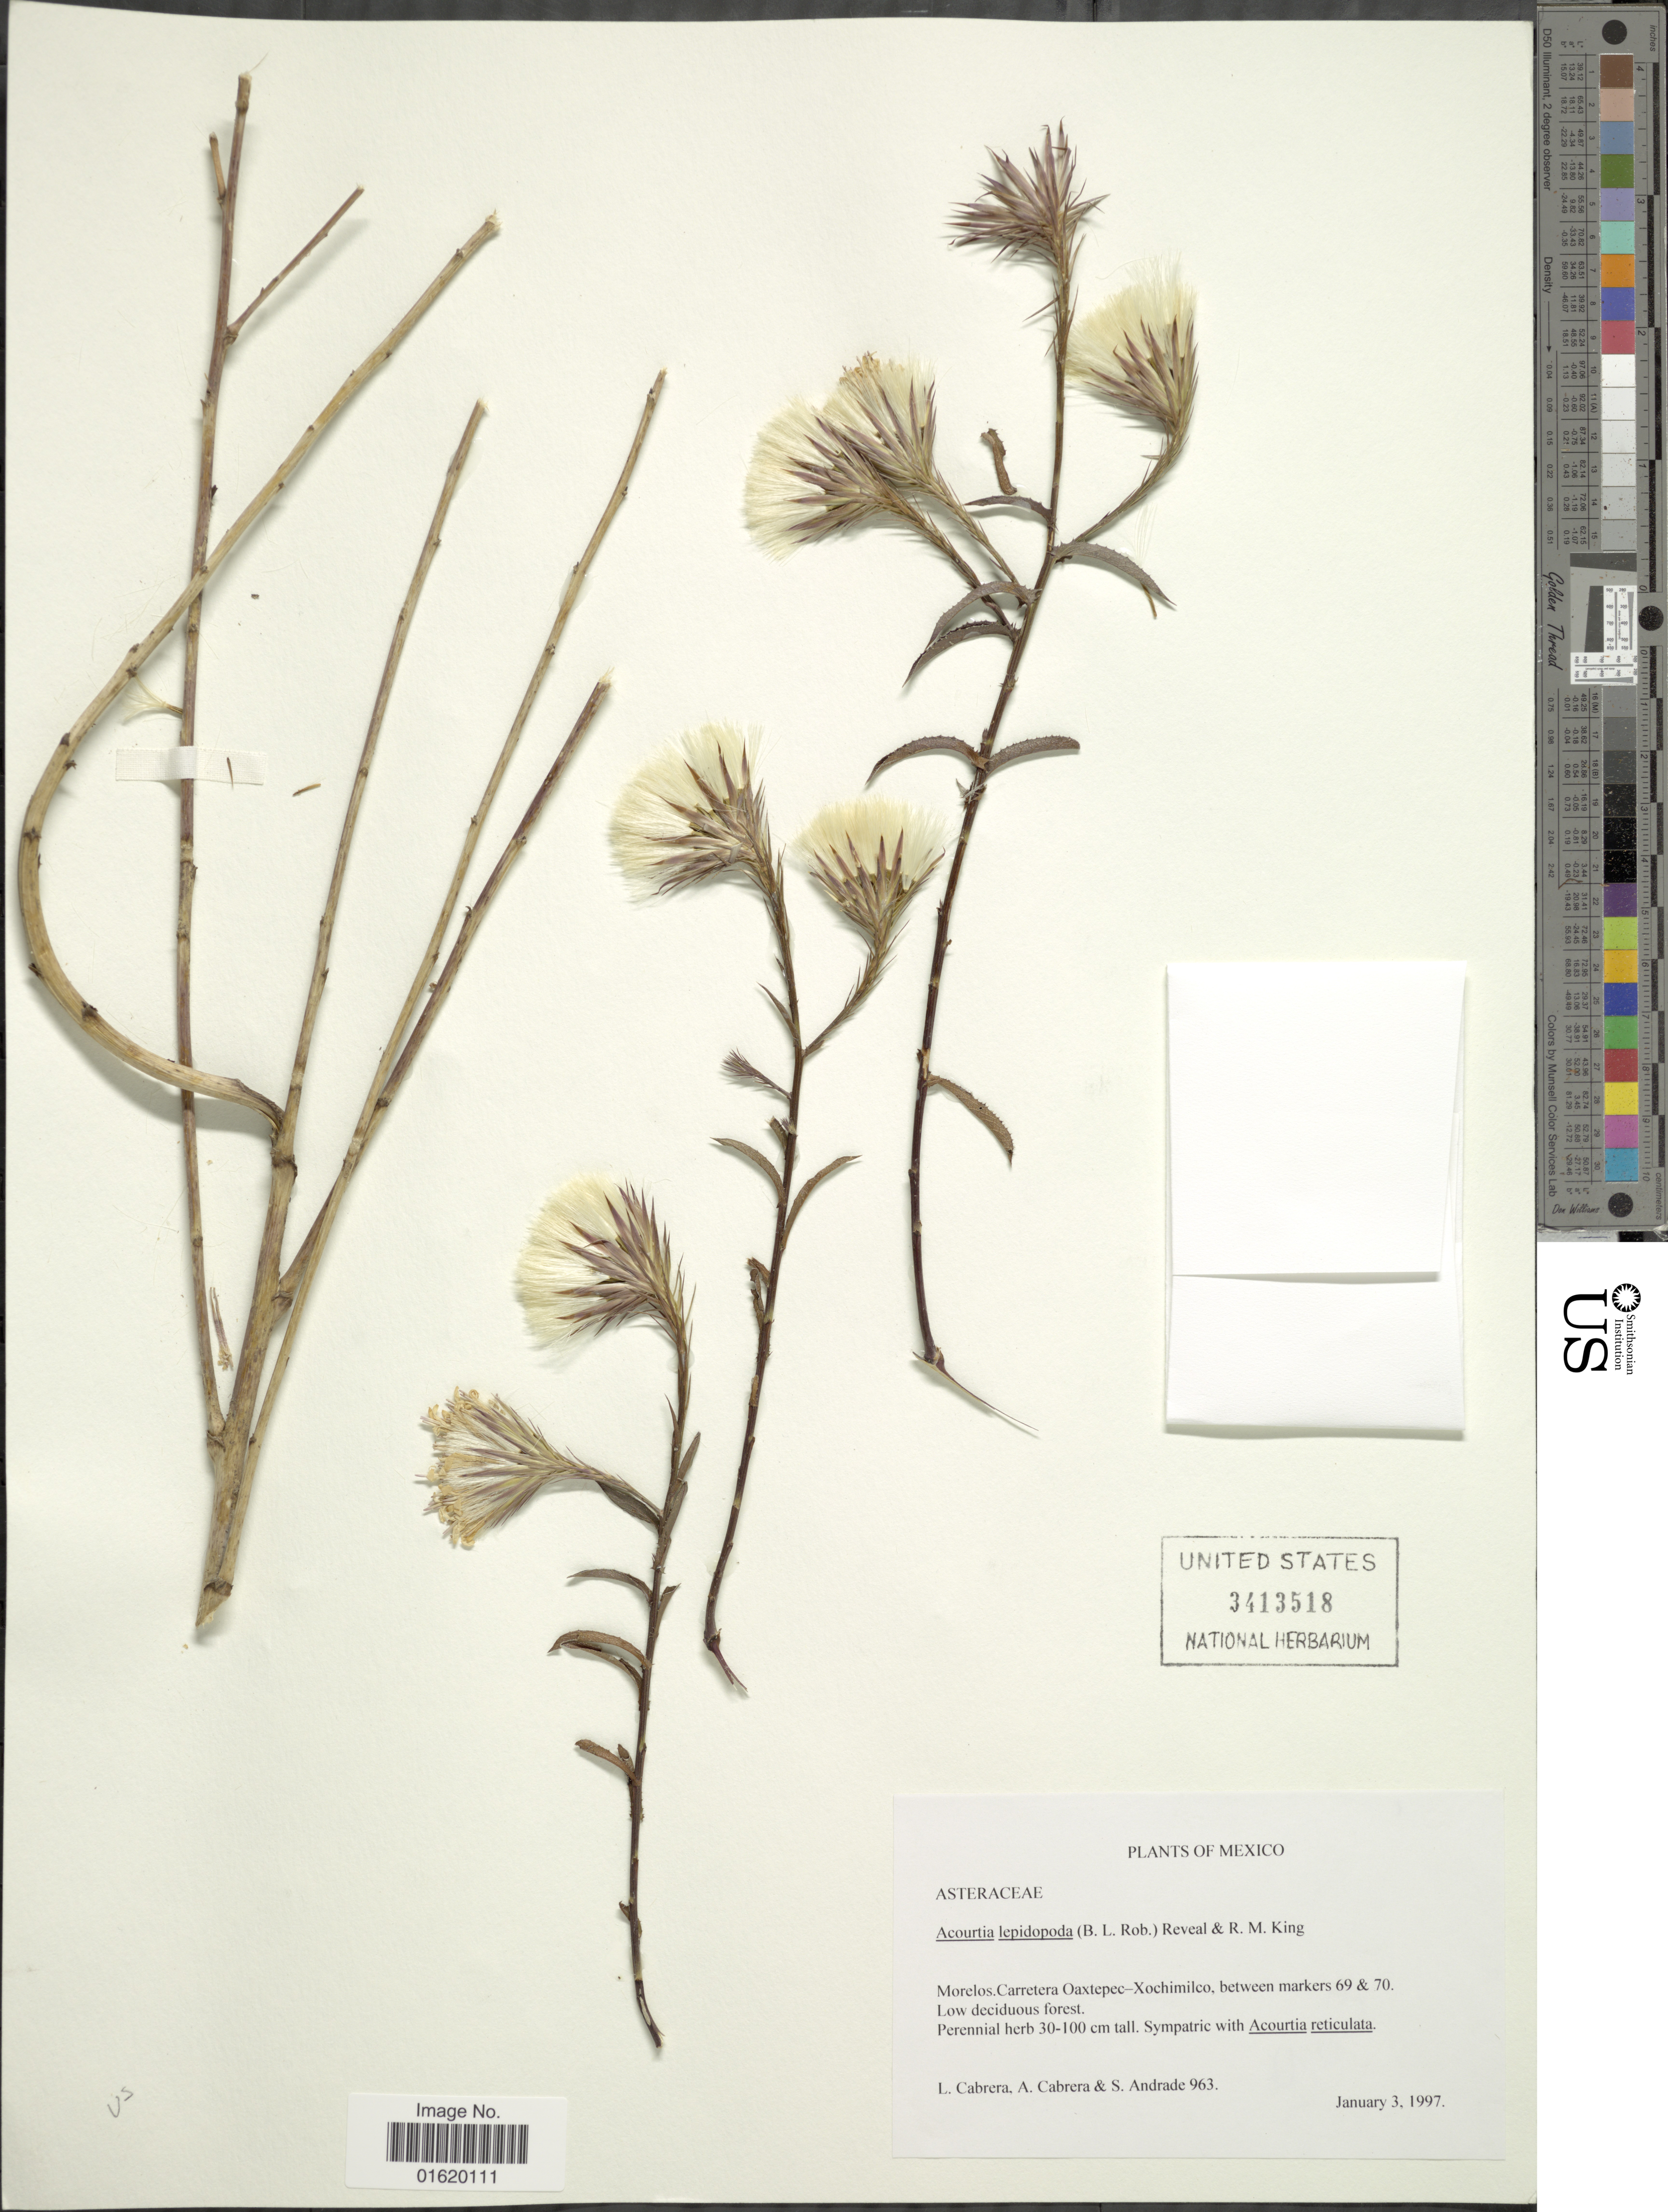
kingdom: Plantae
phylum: Tracheophyta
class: Magnoliopsida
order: Asterales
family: Asteraceae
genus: Acourtia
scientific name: Acourtia lepidopoda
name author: (B.L. Rob.) Reveal & R.M. King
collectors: L. Cabrera, A. Cabrera & S. Andrade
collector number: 963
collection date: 1997-01-03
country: Mexico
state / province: Morelos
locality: Carretera Oaxtepec- Xochimilco, between markers 69 &70, low deciduous forest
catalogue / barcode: US 3413518